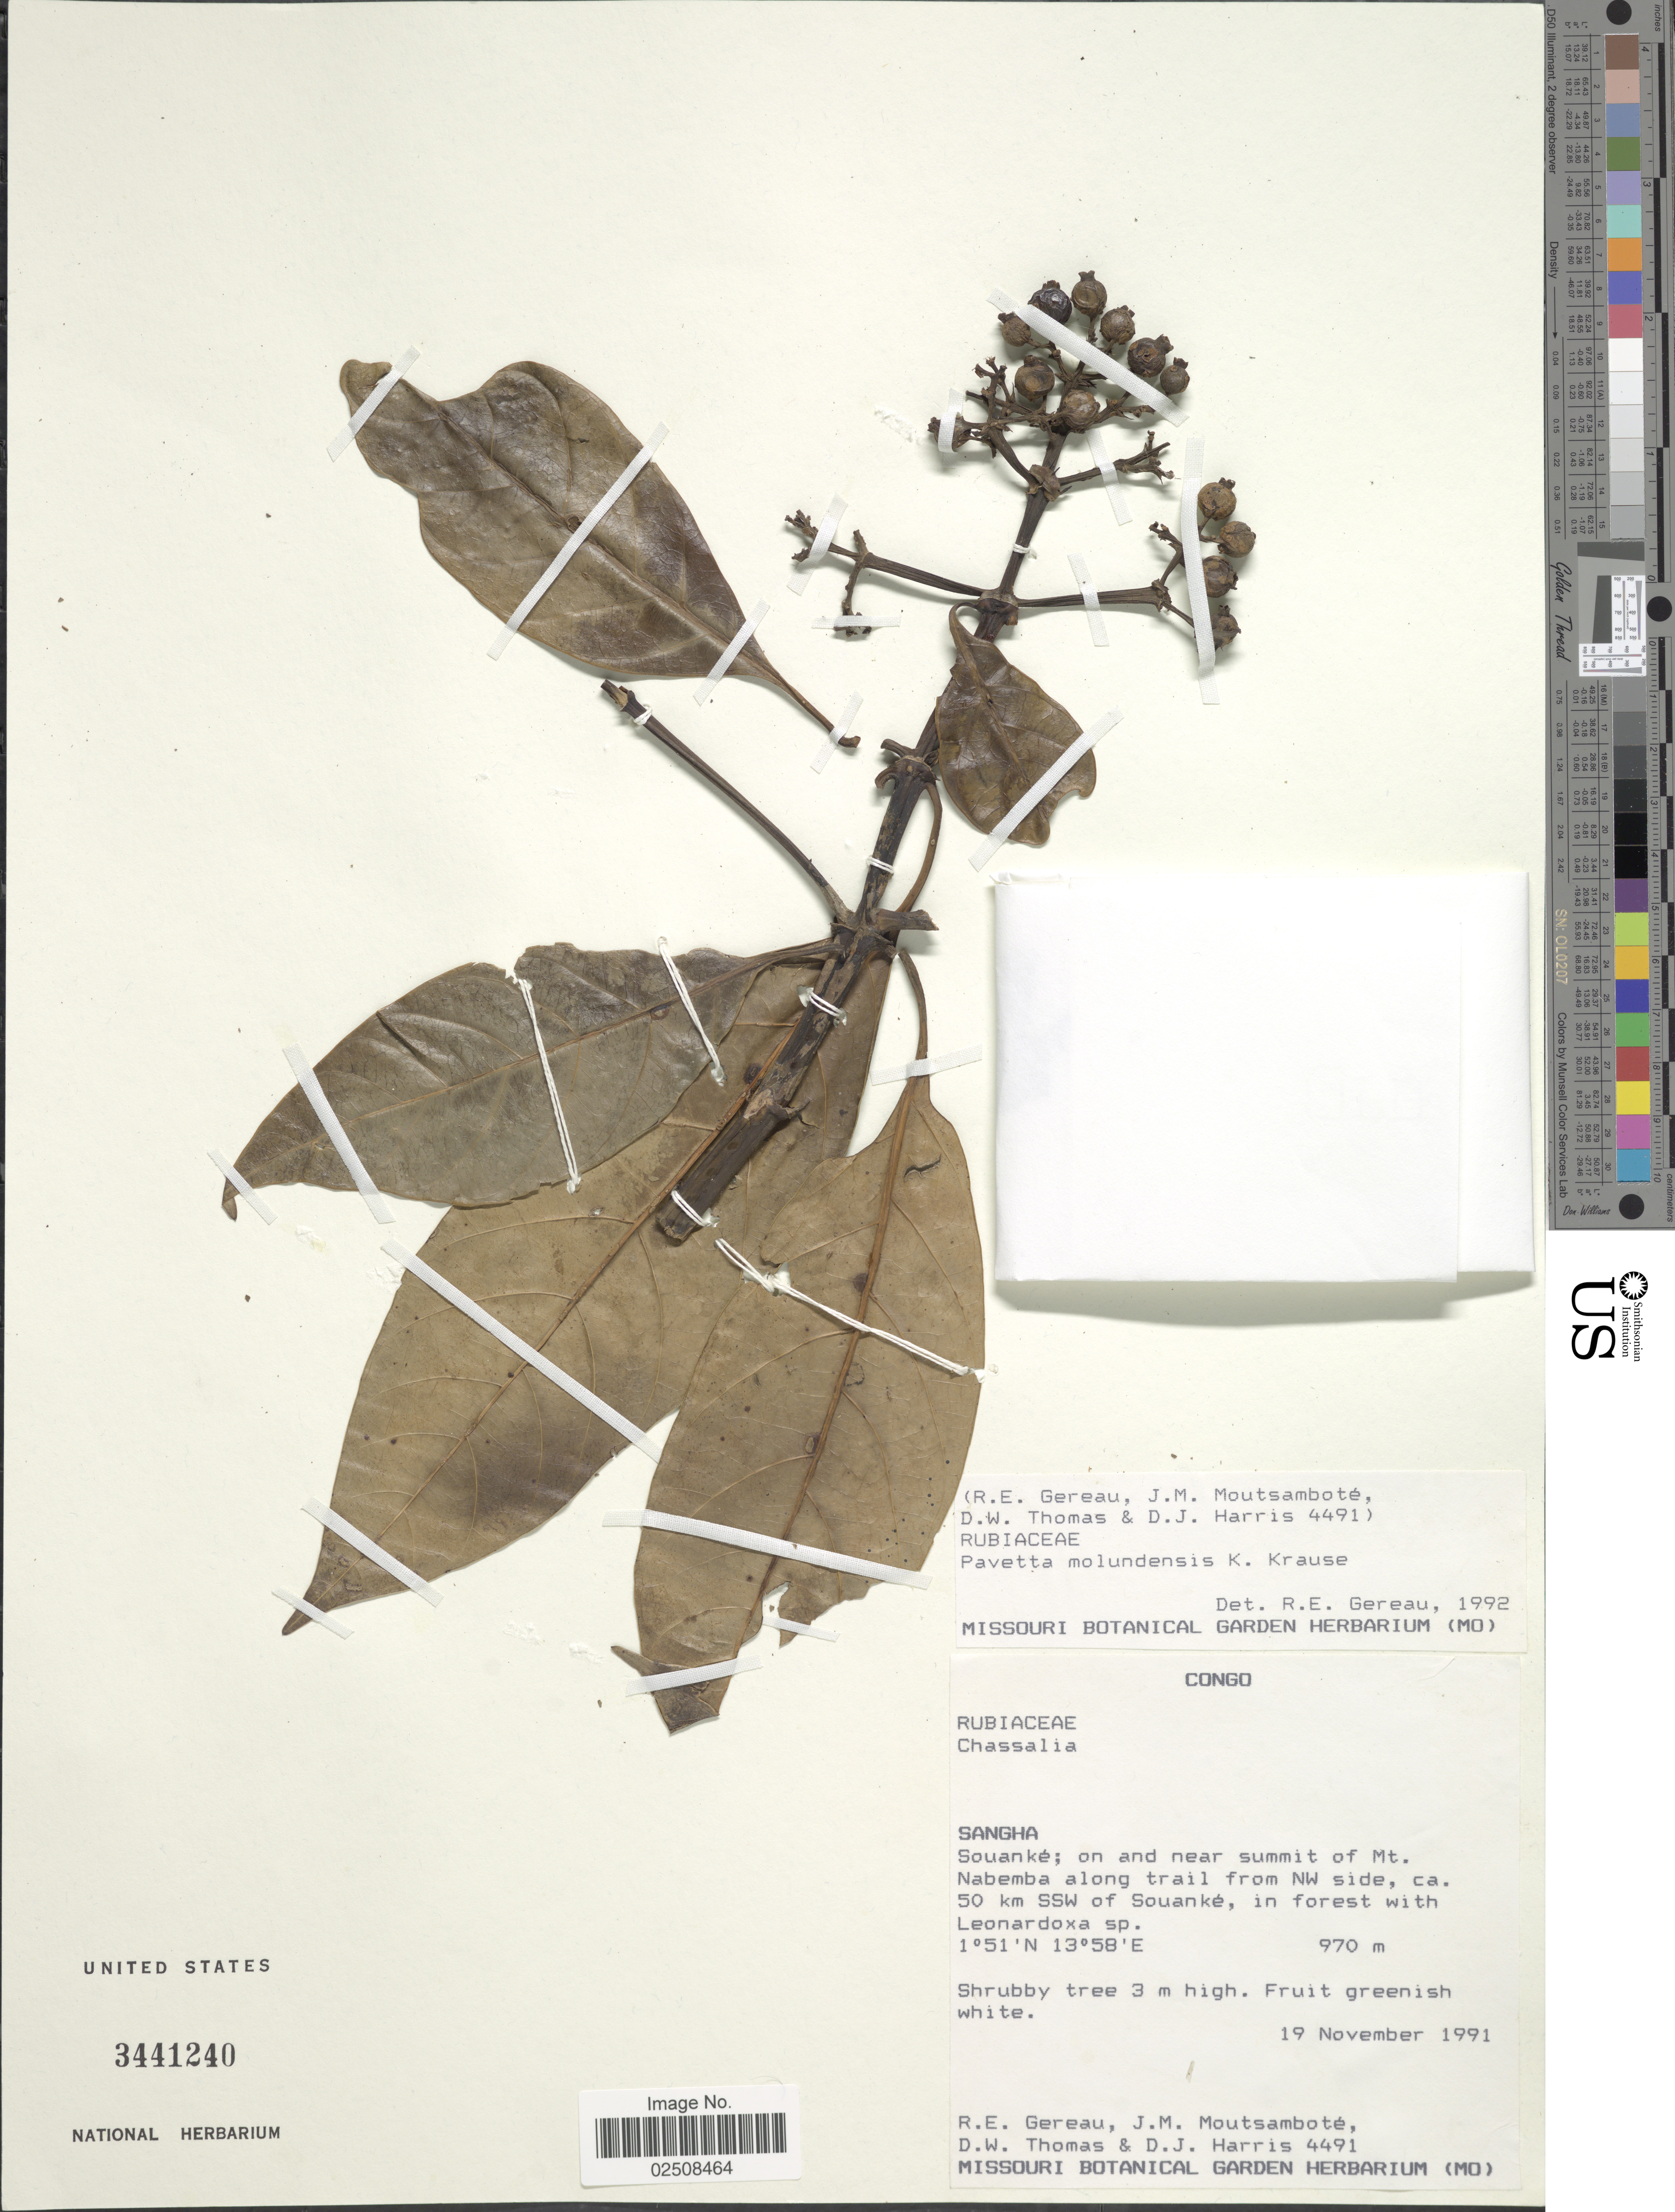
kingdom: Plantae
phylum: Tracheophyta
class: Magnoliopsida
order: Gentianales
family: Rubiaceae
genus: Pavetta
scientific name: Pavetta molundensis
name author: K. Krause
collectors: R. Gereau, J. Moutsambote & D. W. Thomas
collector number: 4491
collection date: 1991-11-19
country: Congo, Republic of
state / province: Sangha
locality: Congo. Sangha. Souanke; on and near summit of Mt. Nabemba along trail from NW side, ca. 50 km SSW of Souanke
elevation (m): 970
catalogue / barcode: US 3441240